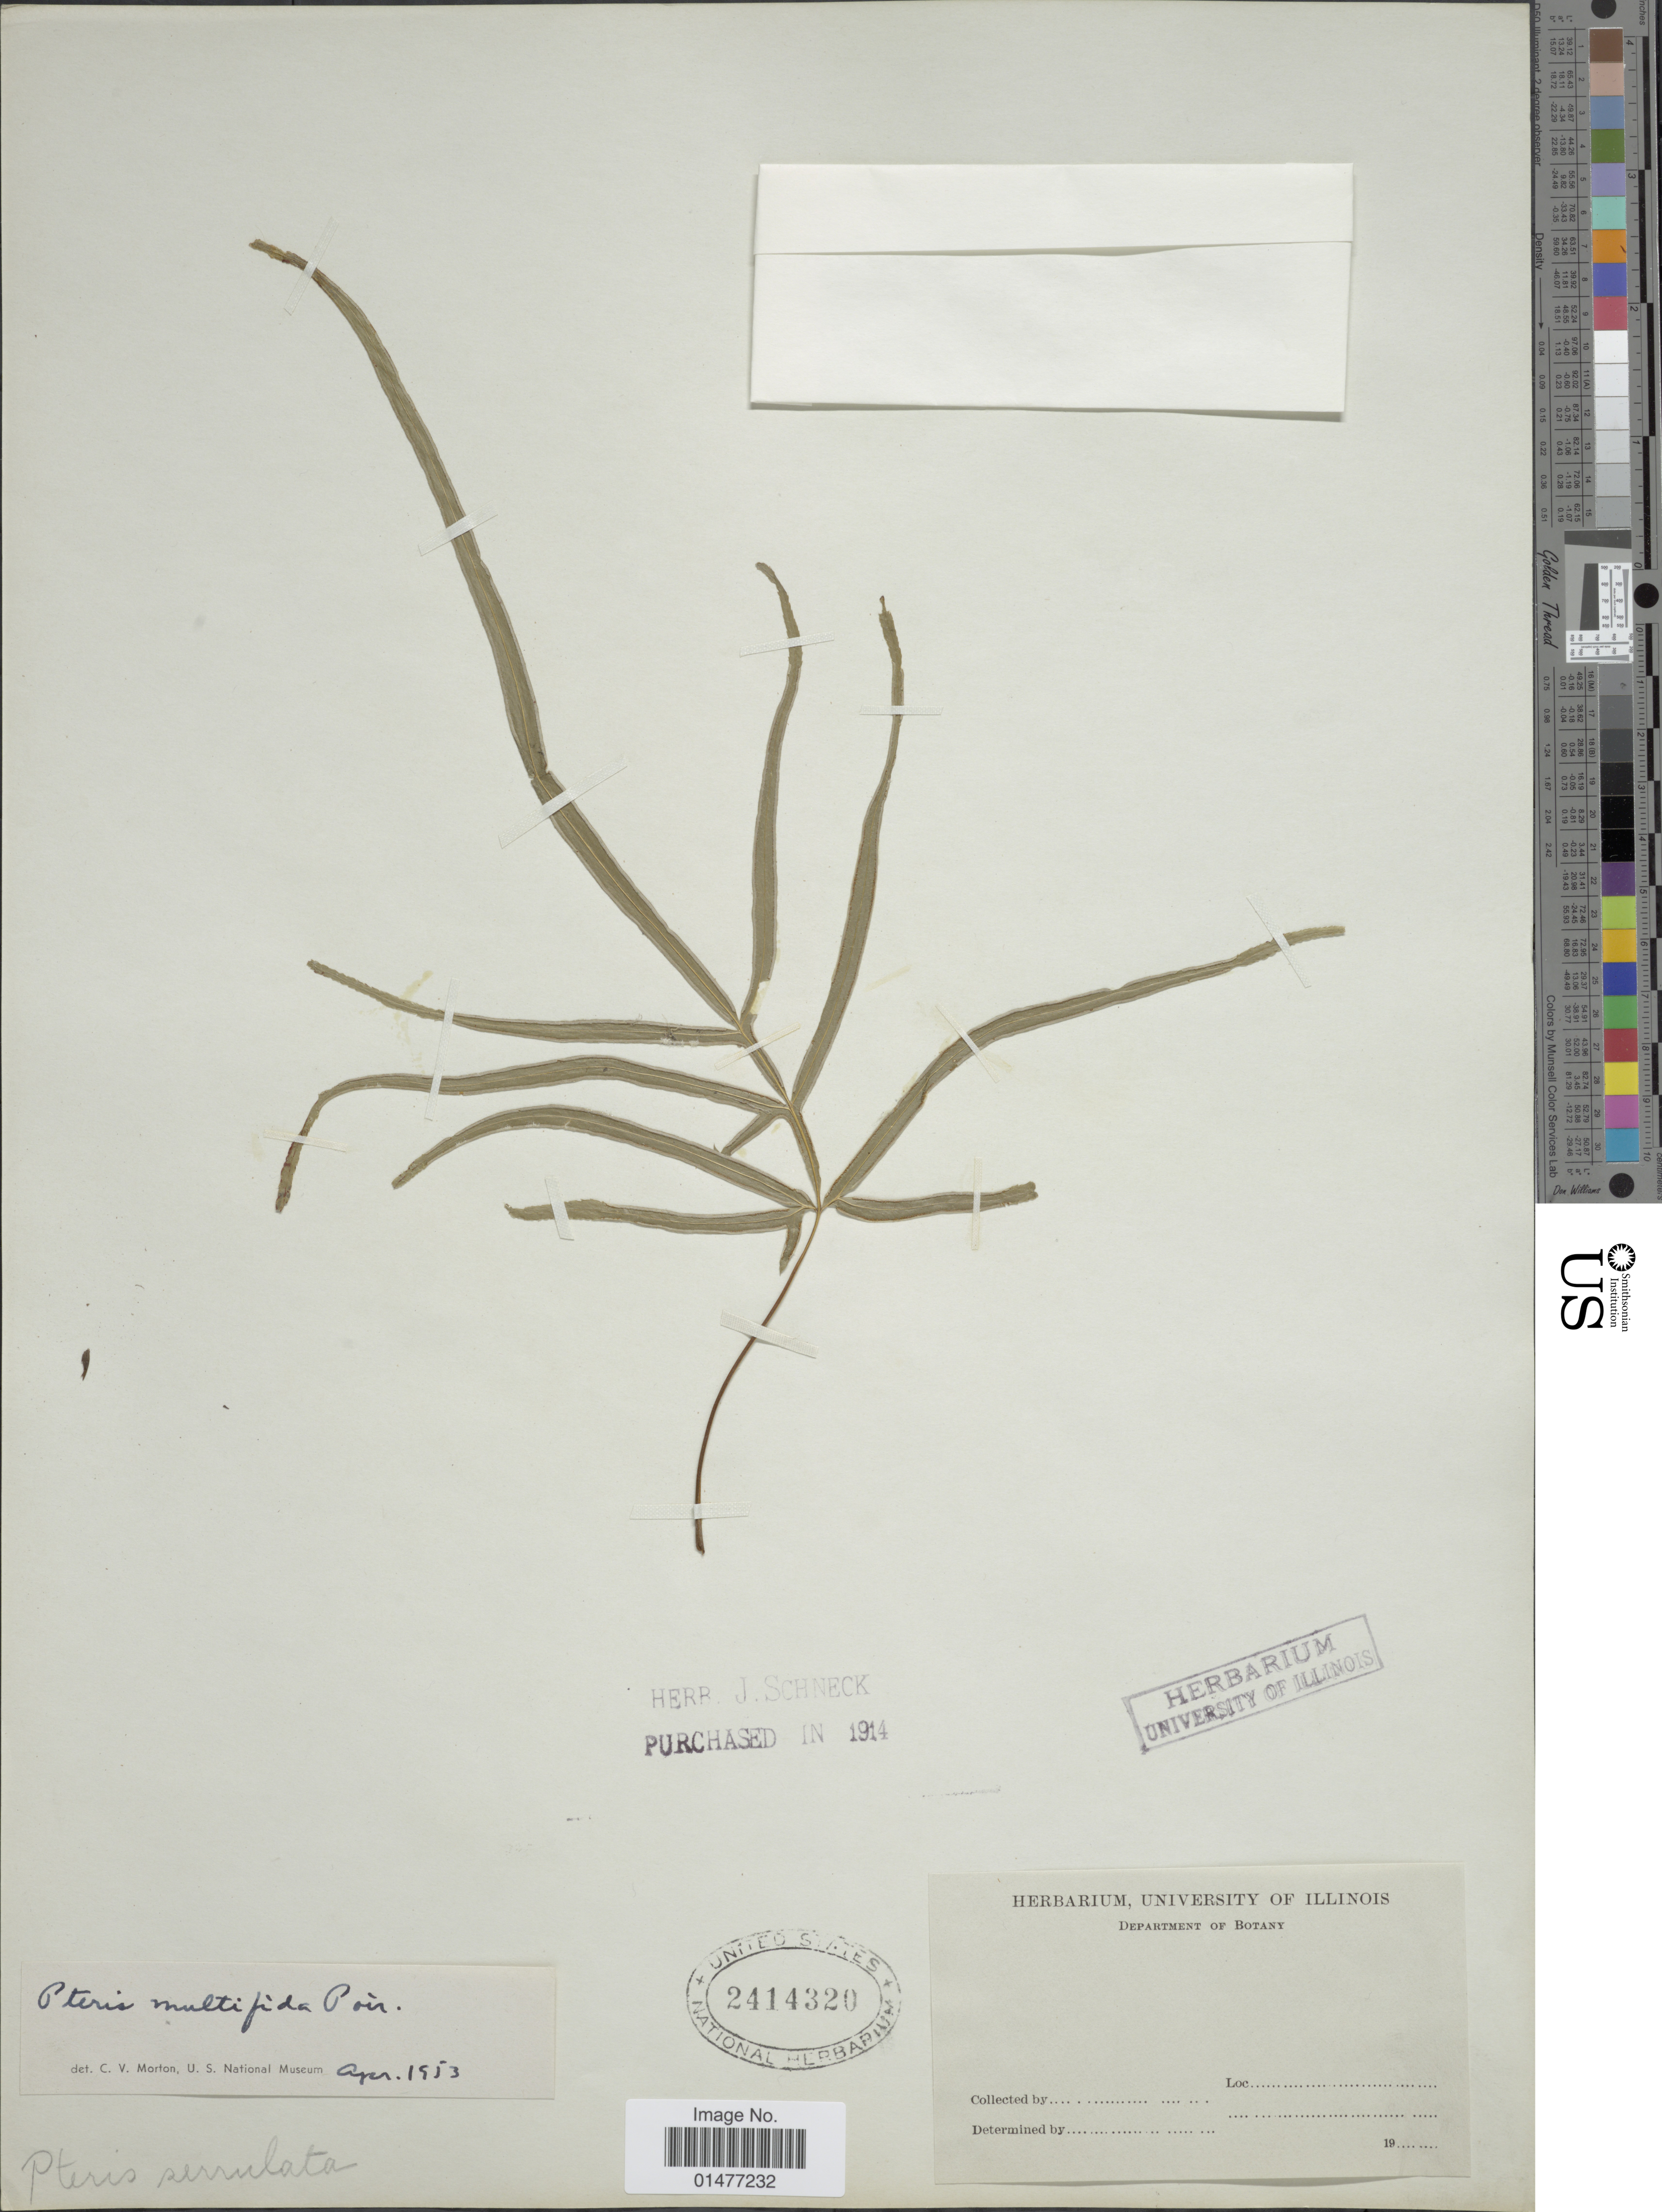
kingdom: Plantae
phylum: Tracheophyta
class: Polypodiopsida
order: Polypodiales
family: Pteridaceae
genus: Pteris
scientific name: Pteris multifida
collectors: ex herb. University of Illinois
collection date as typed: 19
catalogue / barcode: US 2414320